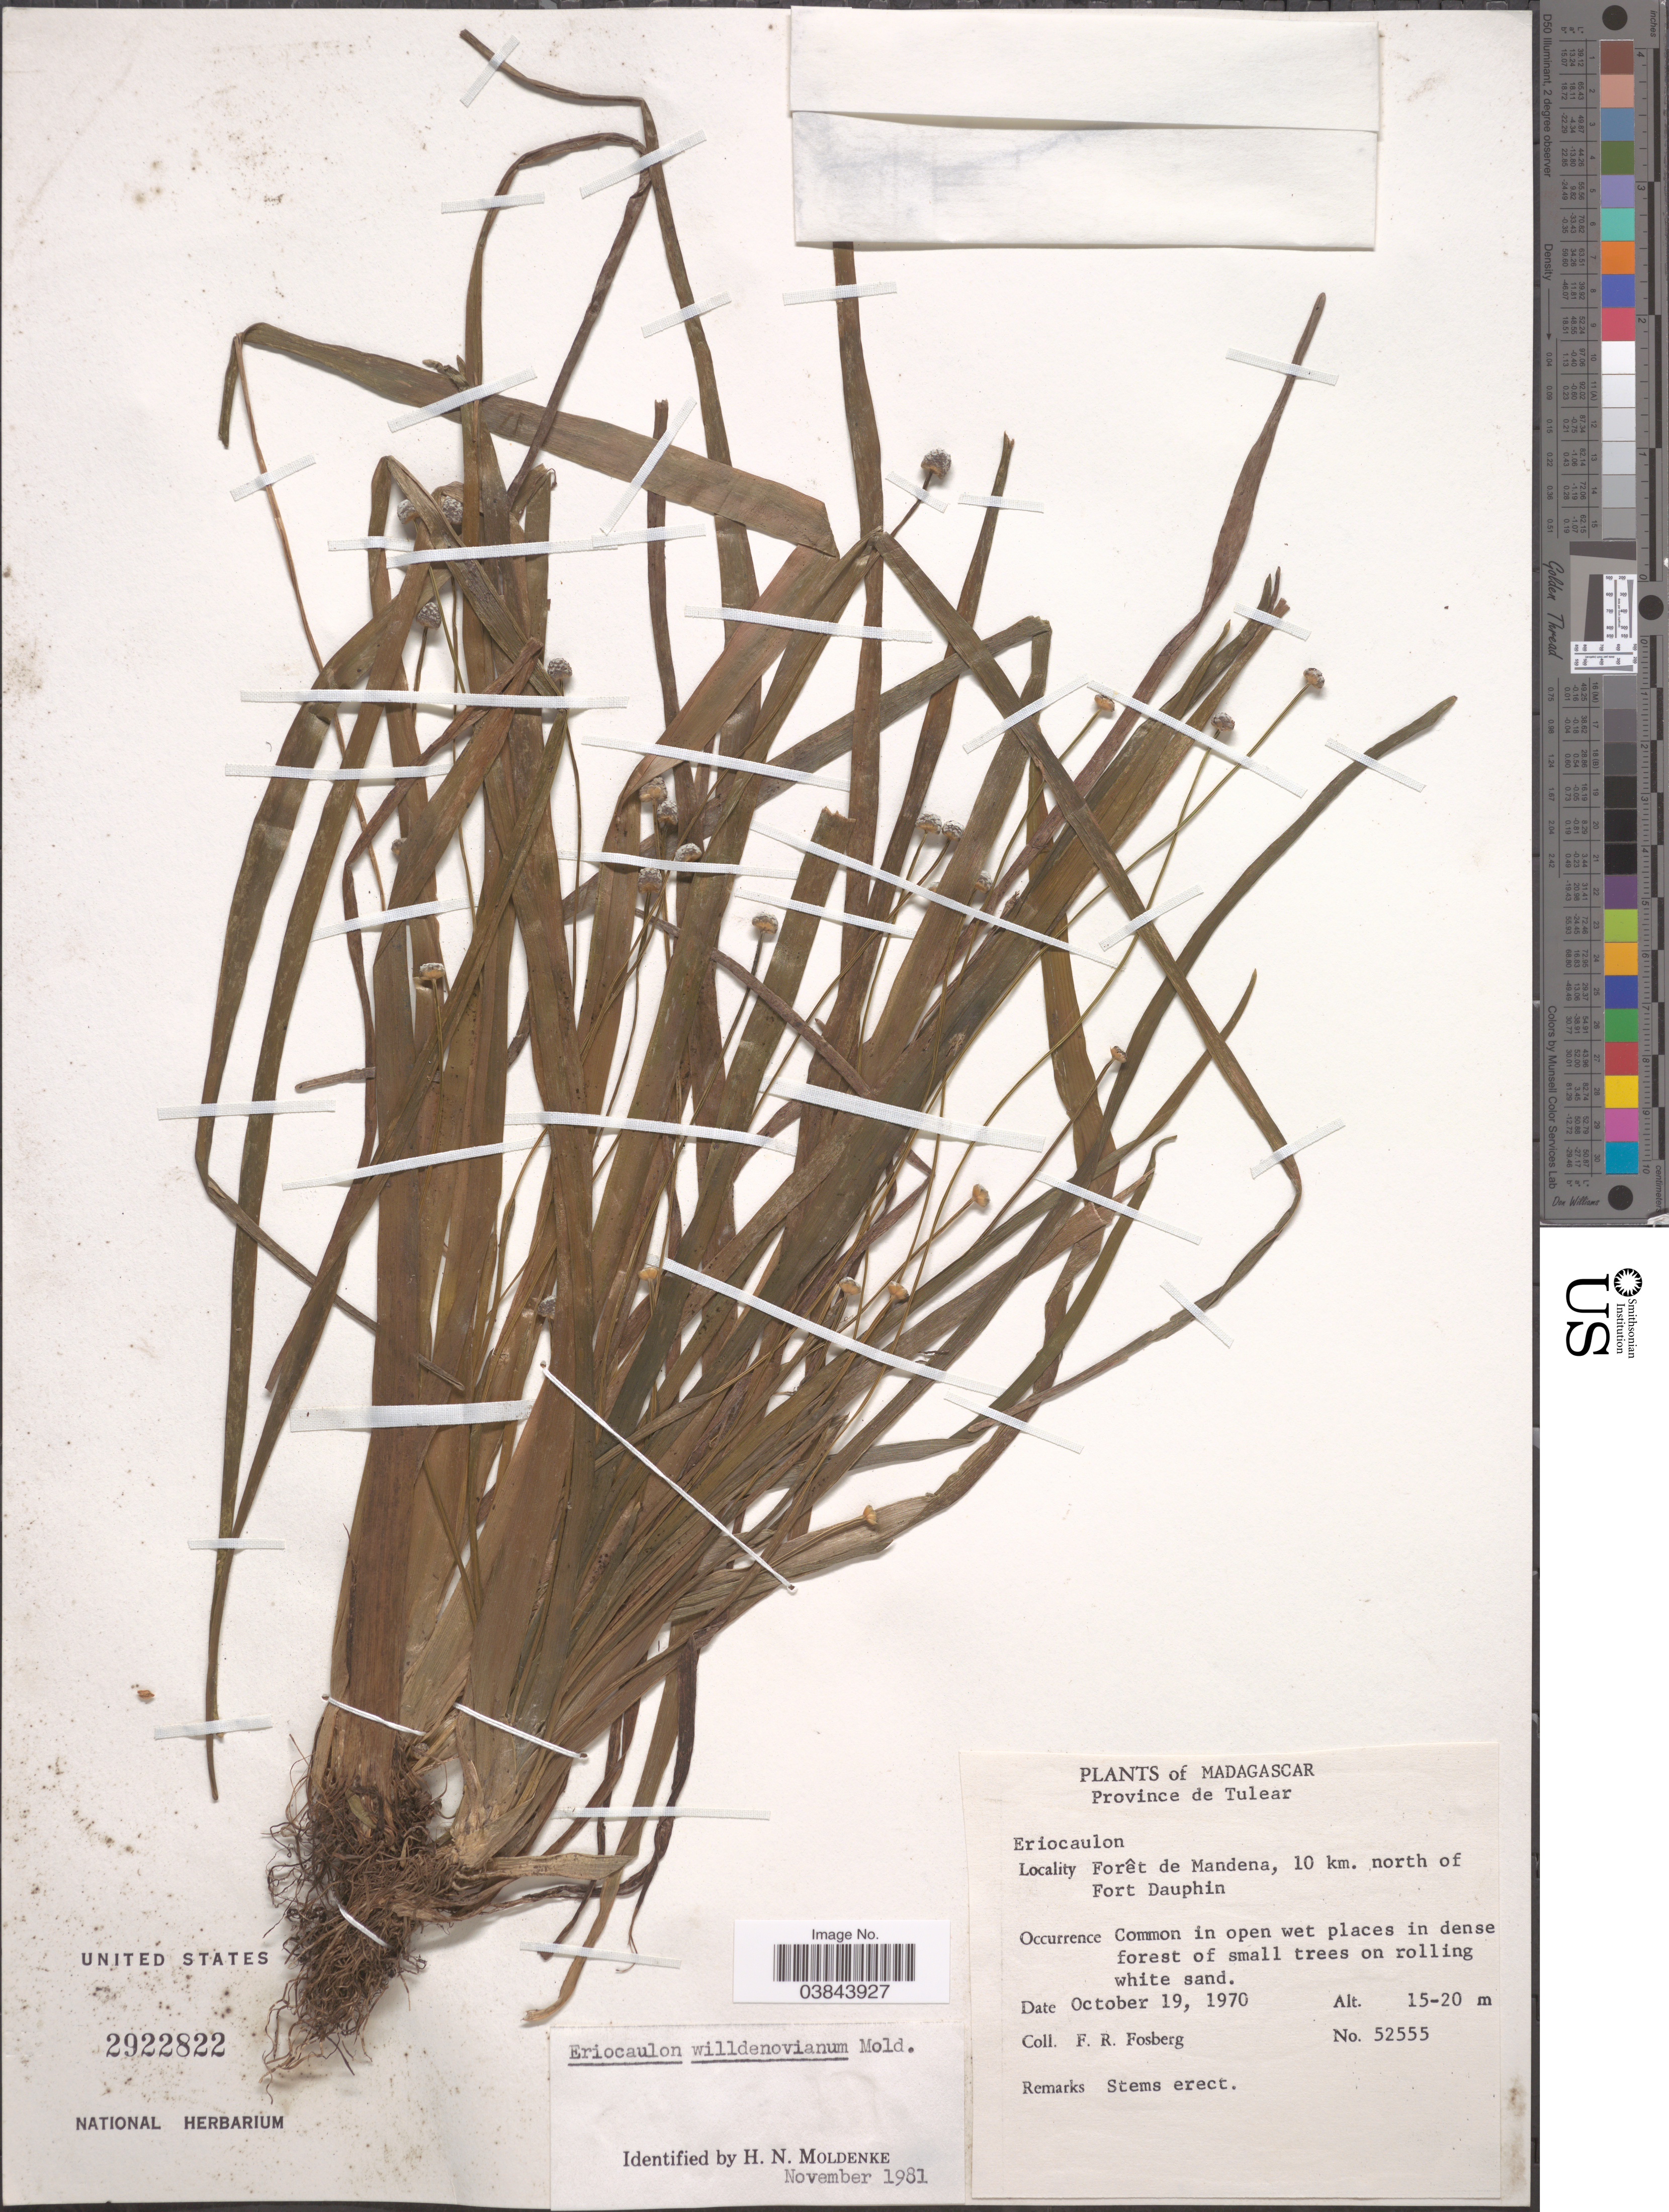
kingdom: Plantae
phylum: Tracheophyta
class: Liliopsida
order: Poales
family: Eriocaulaceae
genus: Eriocaulon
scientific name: Eriocaulon willdenovianum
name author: Moldenke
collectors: F. R. Fosberg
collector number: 52555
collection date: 1970-10-19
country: Madagascar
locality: Province de Tulear. Forêt de Mandena, 10 km. north of Fort Dauphin.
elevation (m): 15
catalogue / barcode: US 2922822